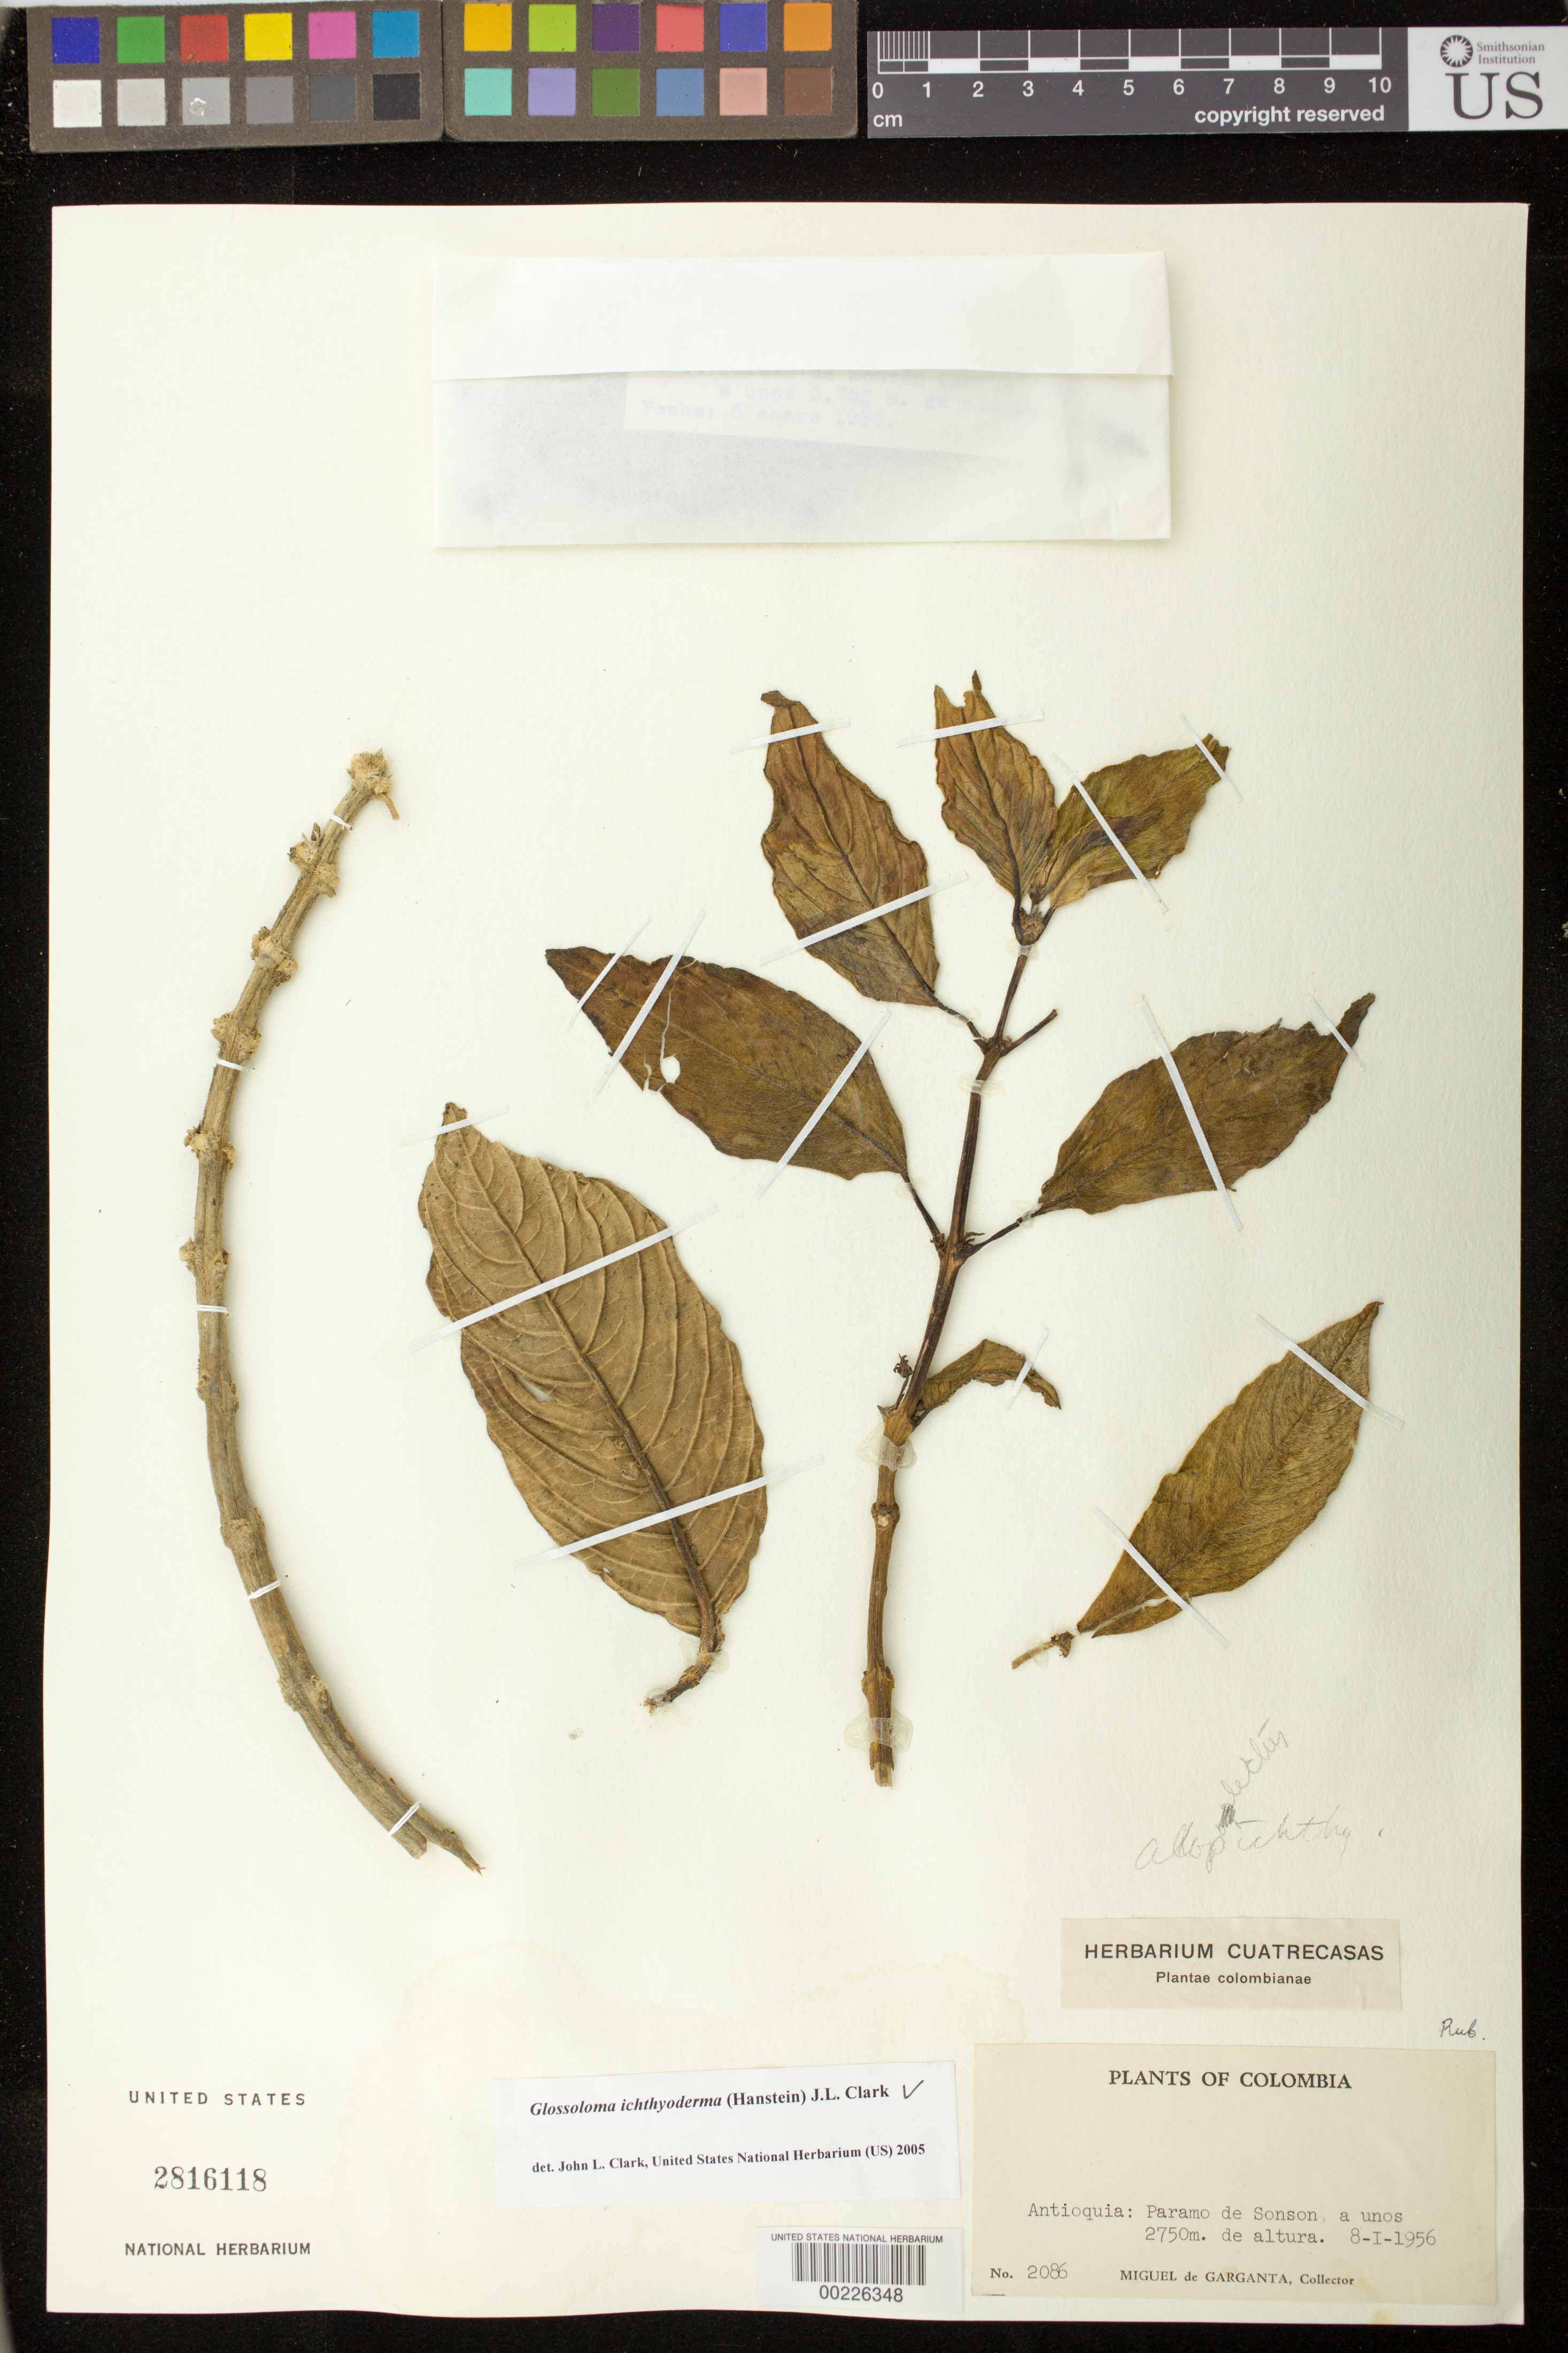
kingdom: Plantae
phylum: Tracheophyta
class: Magnoliopsida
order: Lamiales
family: Gesneriaceae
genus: Glossoloma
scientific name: Glossoloma ichthyoderma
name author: (Hanst.) J.L. Clark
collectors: M. Garganta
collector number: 2086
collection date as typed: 08 Jan 1956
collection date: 1956-01-08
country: Colombia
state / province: Antioquia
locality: Paramo de Sonson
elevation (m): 2750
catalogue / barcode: US 2816118